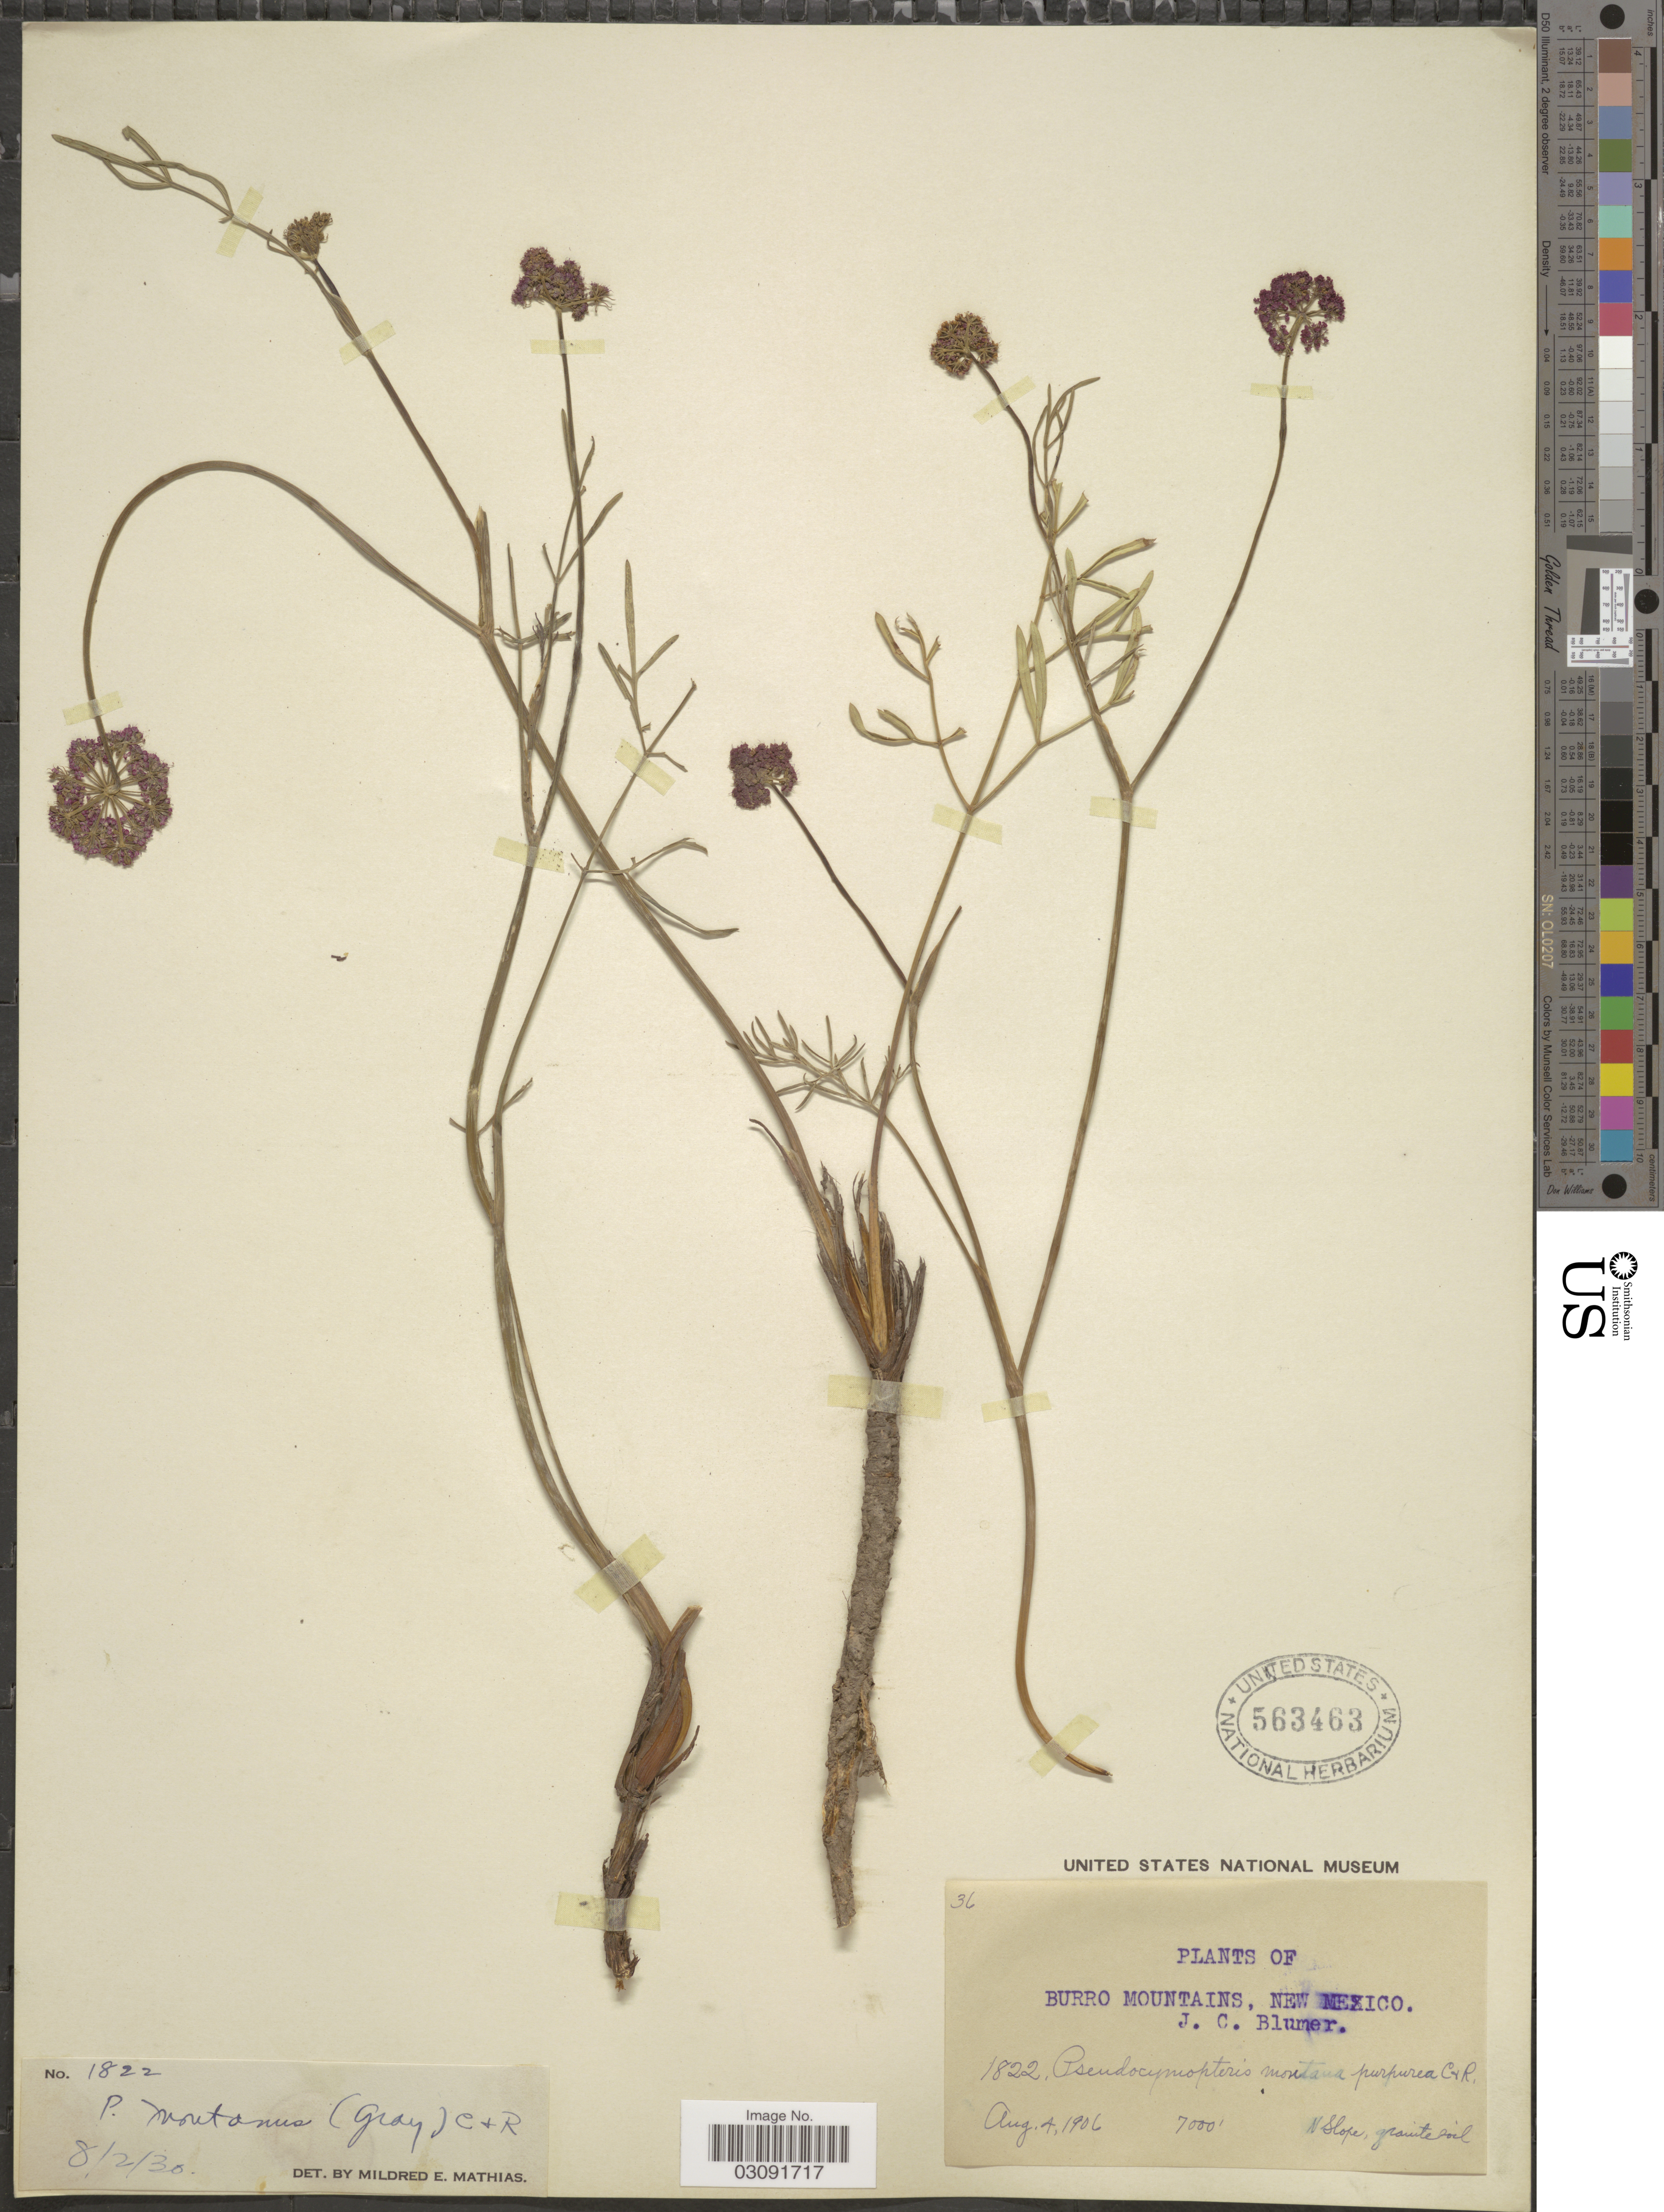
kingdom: Plantae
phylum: Tracheophyta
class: Magnoliopsida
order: Apiales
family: Apiaceae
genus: Pseudocymopterus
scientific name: Pseudocymopterus montanus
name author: (A. Gray) J.M. Coult. & Rose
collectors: J. C. Blumer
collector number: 36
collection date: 1906-08-04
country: United States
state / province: New Mexico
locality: Burro Mountains, N slope.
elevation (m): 2134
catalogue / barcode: US 563463